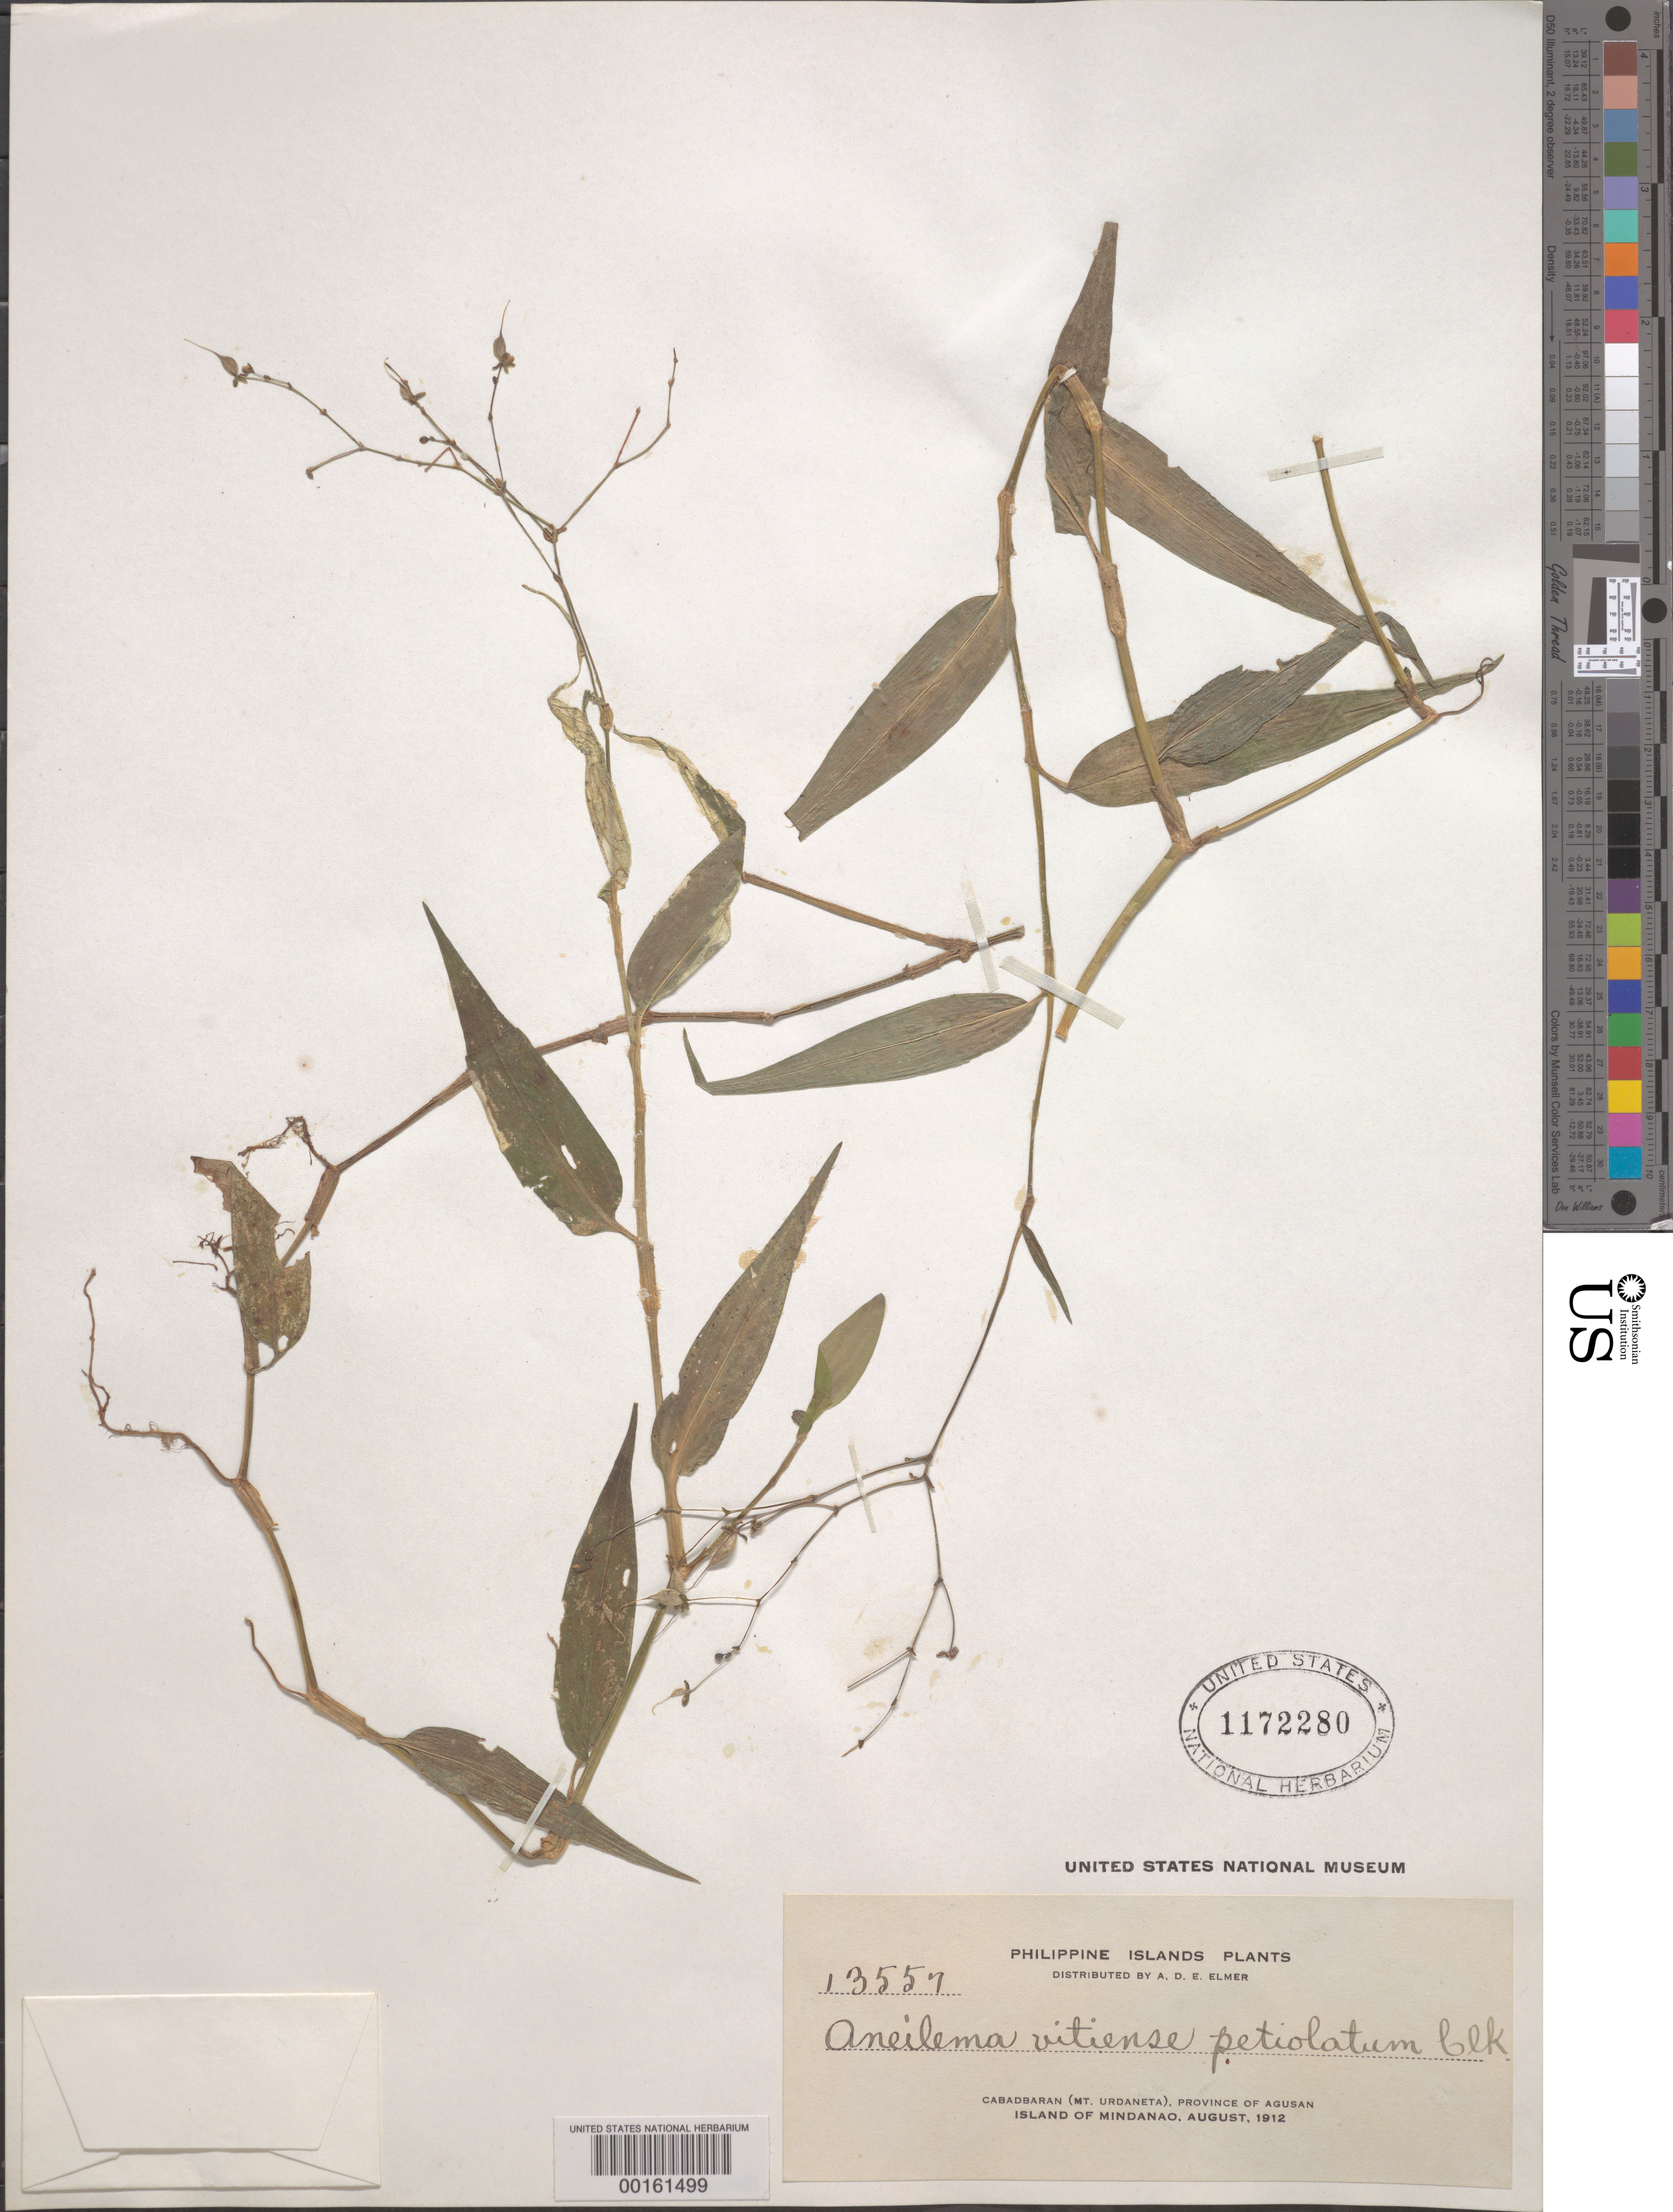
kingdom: Plantae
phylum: Tracheophyta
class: Liliopsida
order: Commelinales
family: Commelinaceae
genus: Rhopalephora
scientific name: Rhopalephora vitiensis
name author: (Seem.) Faden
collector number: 13557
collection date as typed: Aug 1912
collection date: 1912-08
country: Philippines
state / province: Caraga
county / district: Agusan del Norte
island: Mindanao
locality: Cabadbaran; Mt. Urdaneta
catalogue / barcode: US 1172280